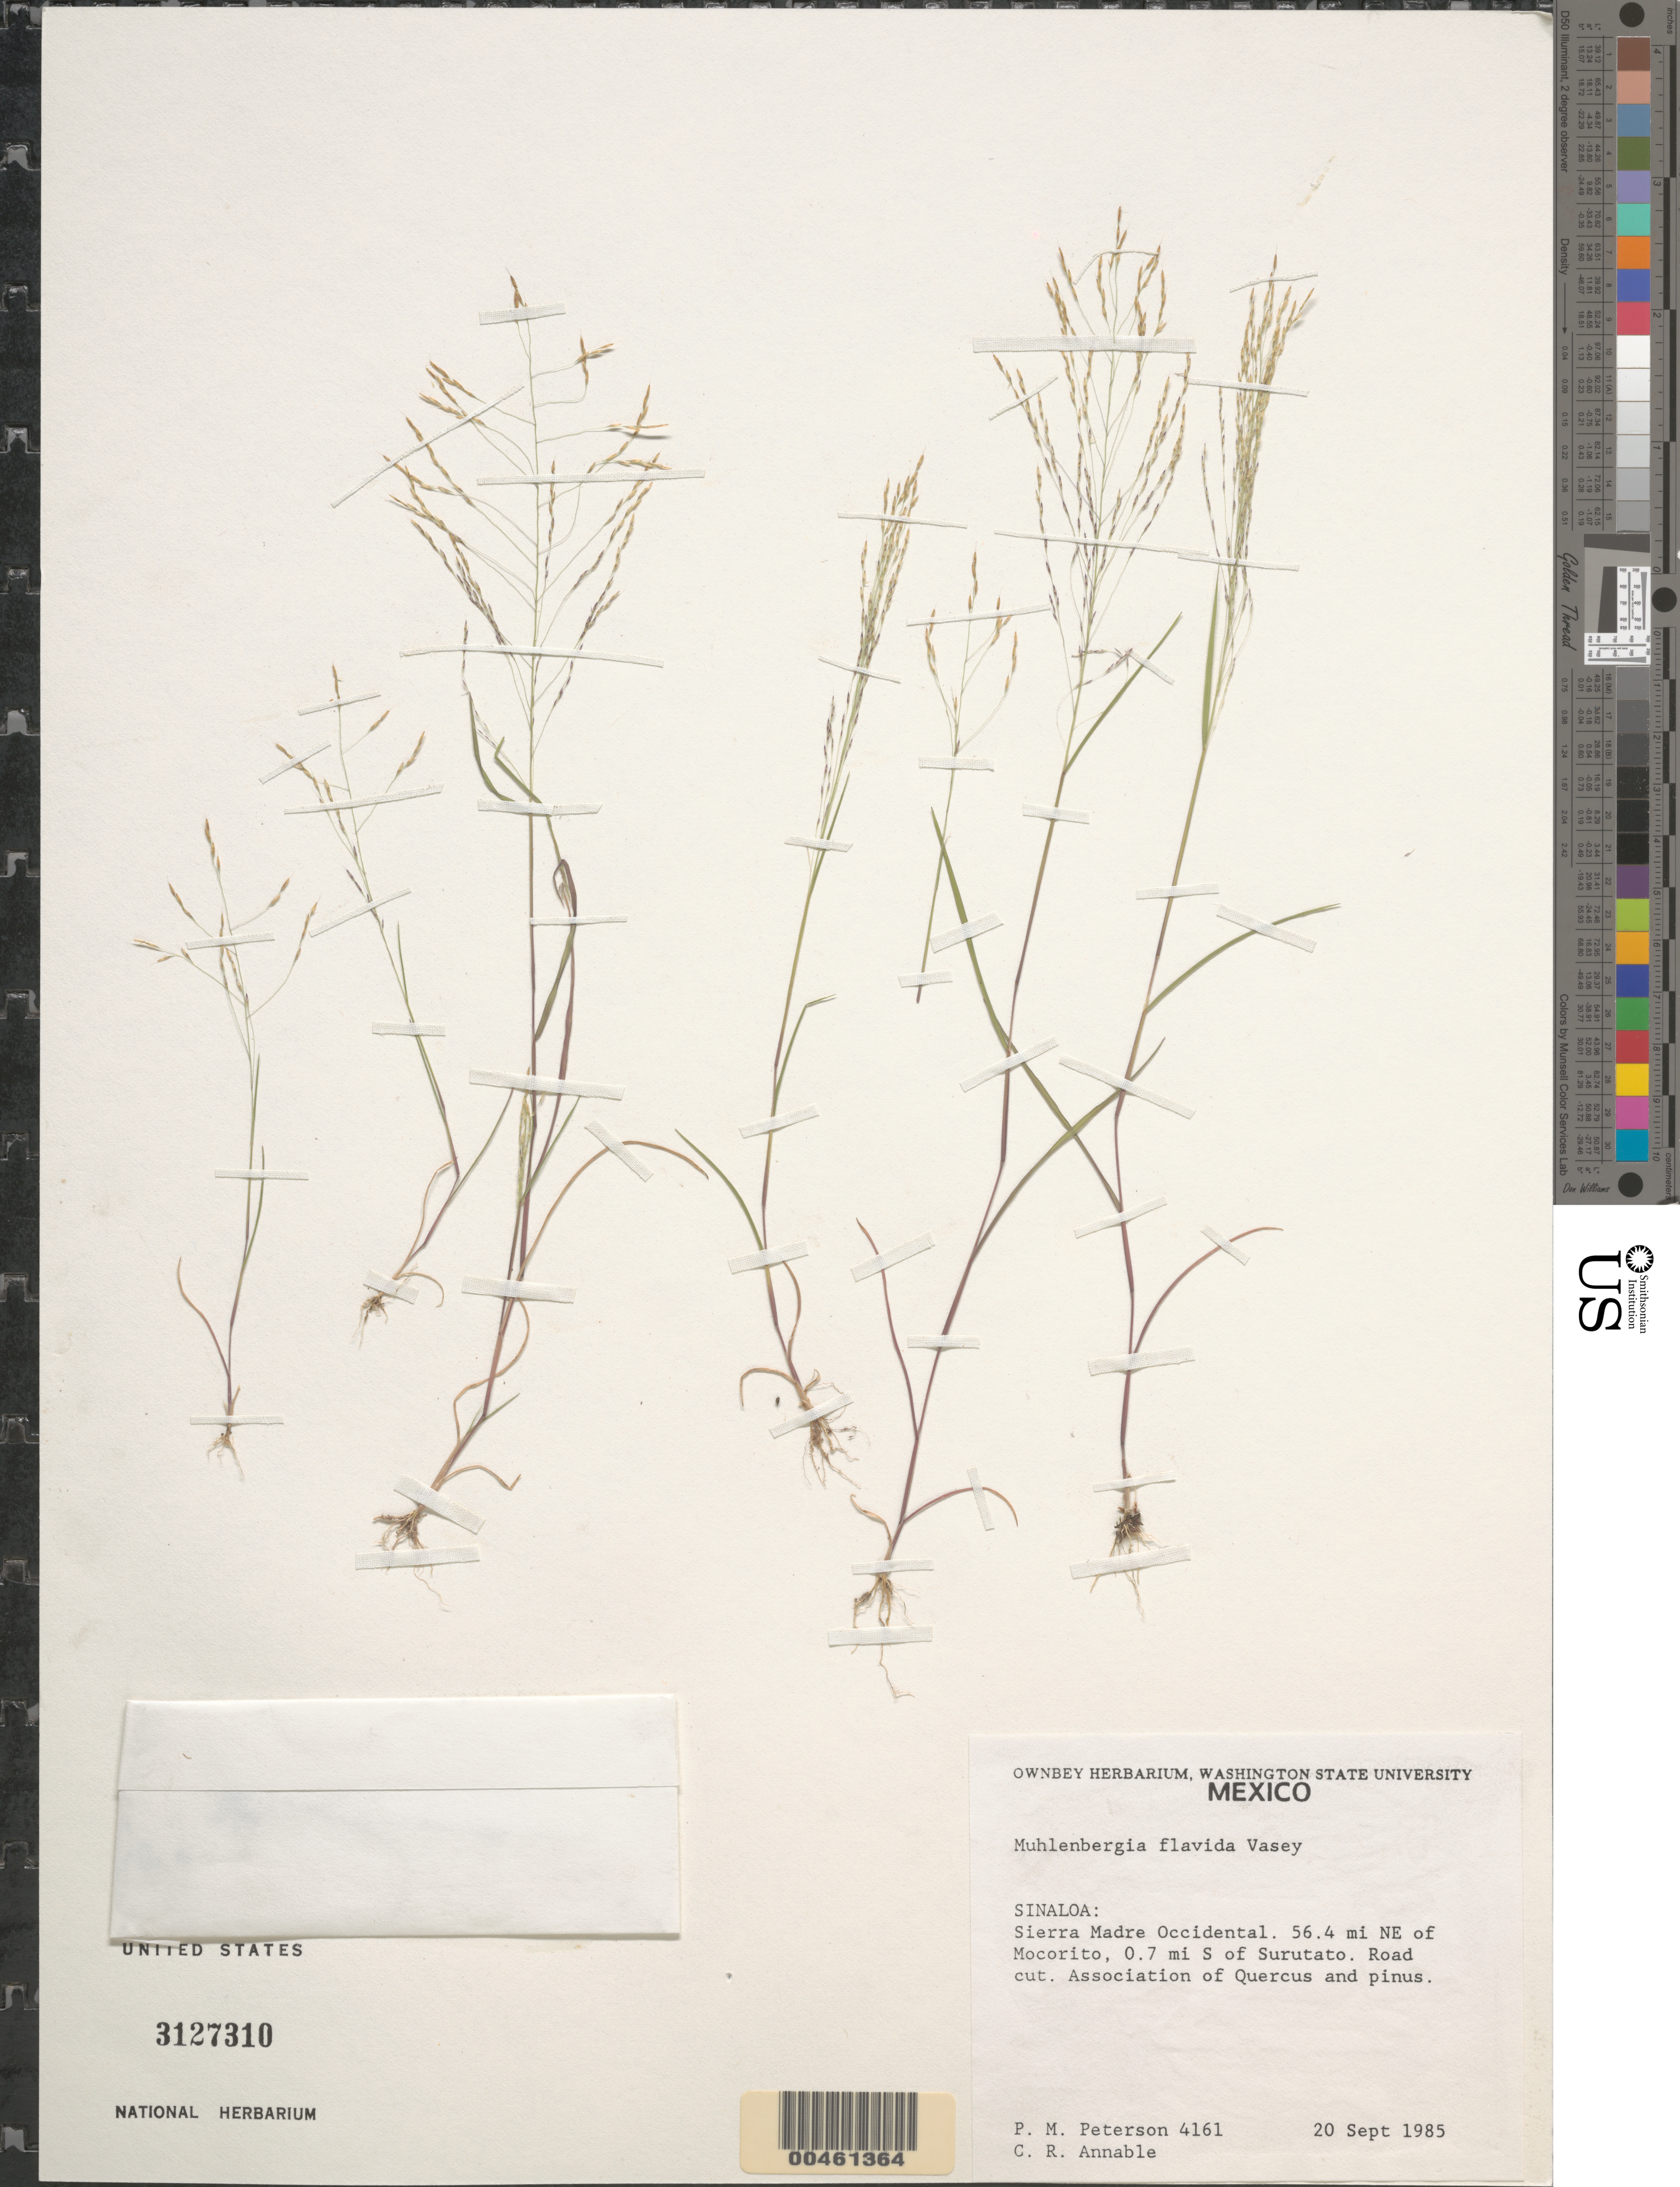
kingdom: Plantae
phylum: Tracheophyta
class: Liliopsida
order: Poales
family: Poaceae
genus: Muhlenbergia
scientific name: Muhlenbergia flavida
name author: Vasey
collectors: P. M. Peterson & C. R. Annable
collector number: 04161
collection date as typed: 20 Sep 1985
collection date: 1985-09-20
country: Mexico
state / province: Sinaloa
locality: Sierra Madre Occidental, 56.4 miles NE of Mocorito, 0.7 miles south of Surutato.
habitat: Road cut, associated with Pinus and Quercus.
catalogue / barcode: US 3127310